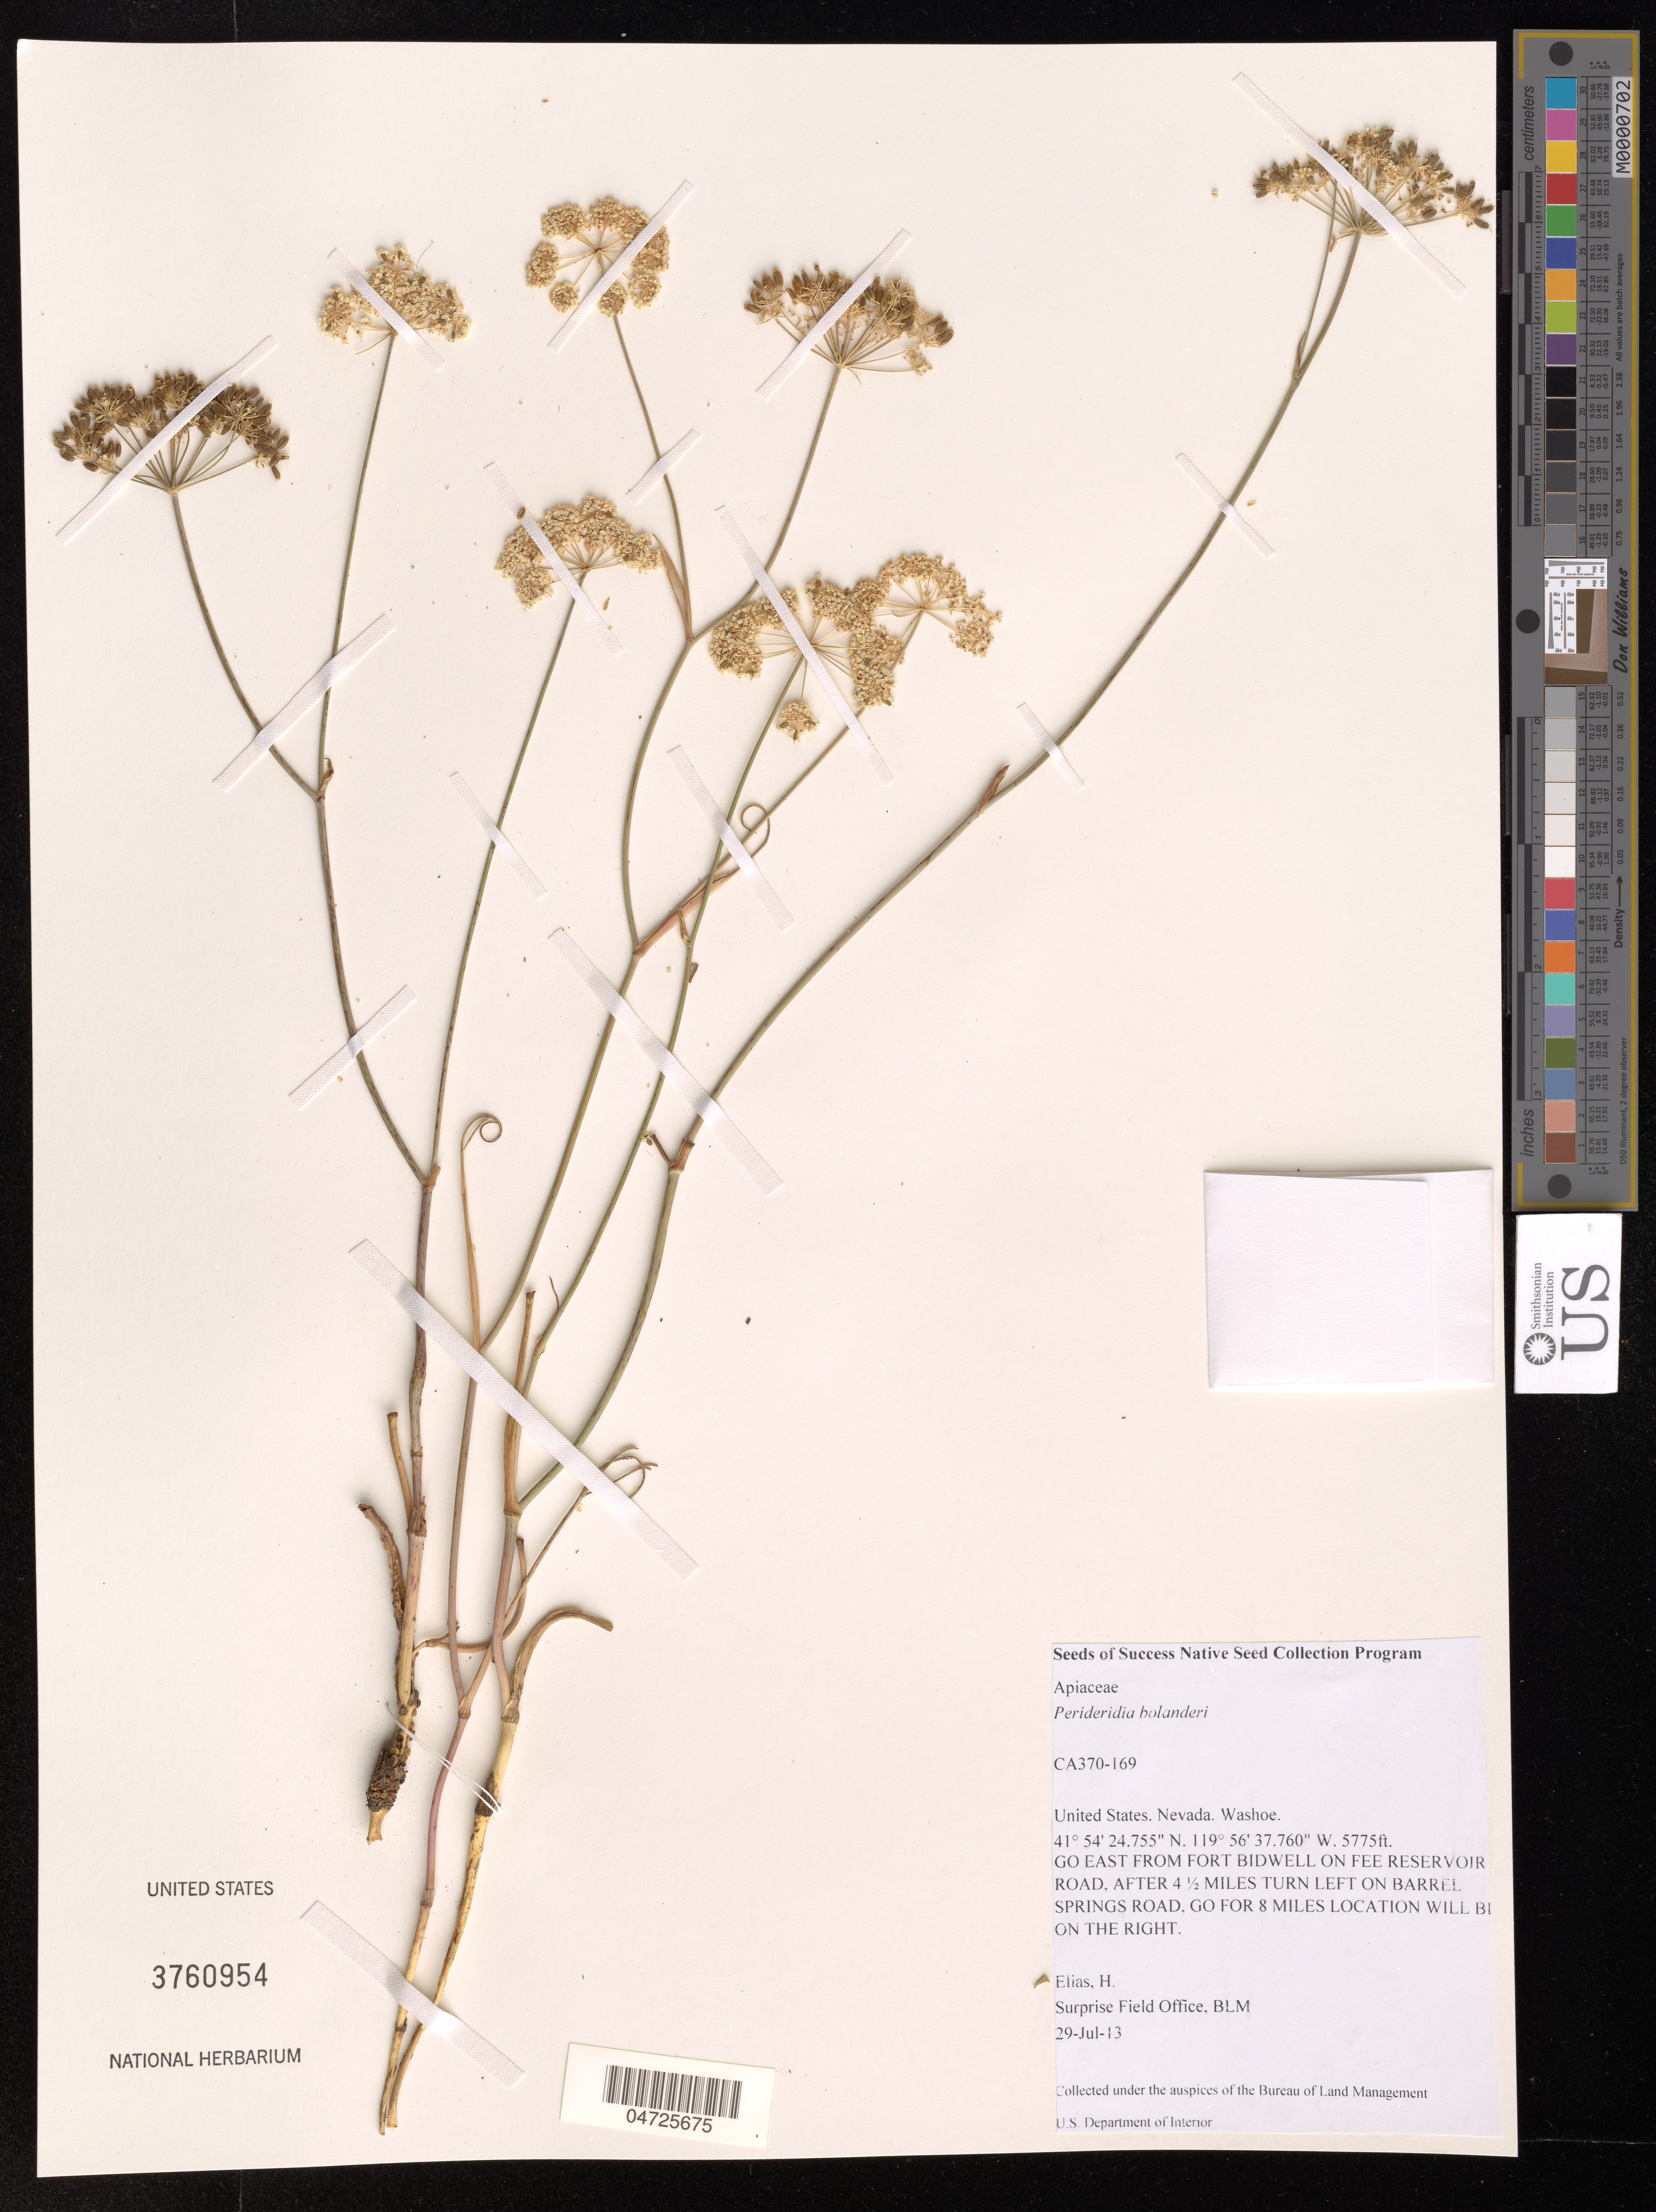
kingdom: Plantae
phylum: Tracheophyta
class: Magnoliopsida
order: Apiales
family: Apiaceae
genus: Perideridia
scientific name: Perideridia bolanderi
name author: A. Nelson & J.F. Macbr.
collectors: H. Elias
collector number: CA370-169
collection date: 2013-07-29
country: United States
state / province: Nevada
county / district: Washoe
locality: Washoe. Go east from Fort Bidwell on Fee Reservoir Road, after 4½ miles turn left on Barrel Springs Road. Go for 8 miles location will be on the right.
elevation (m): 1760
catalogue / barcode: US 3760954